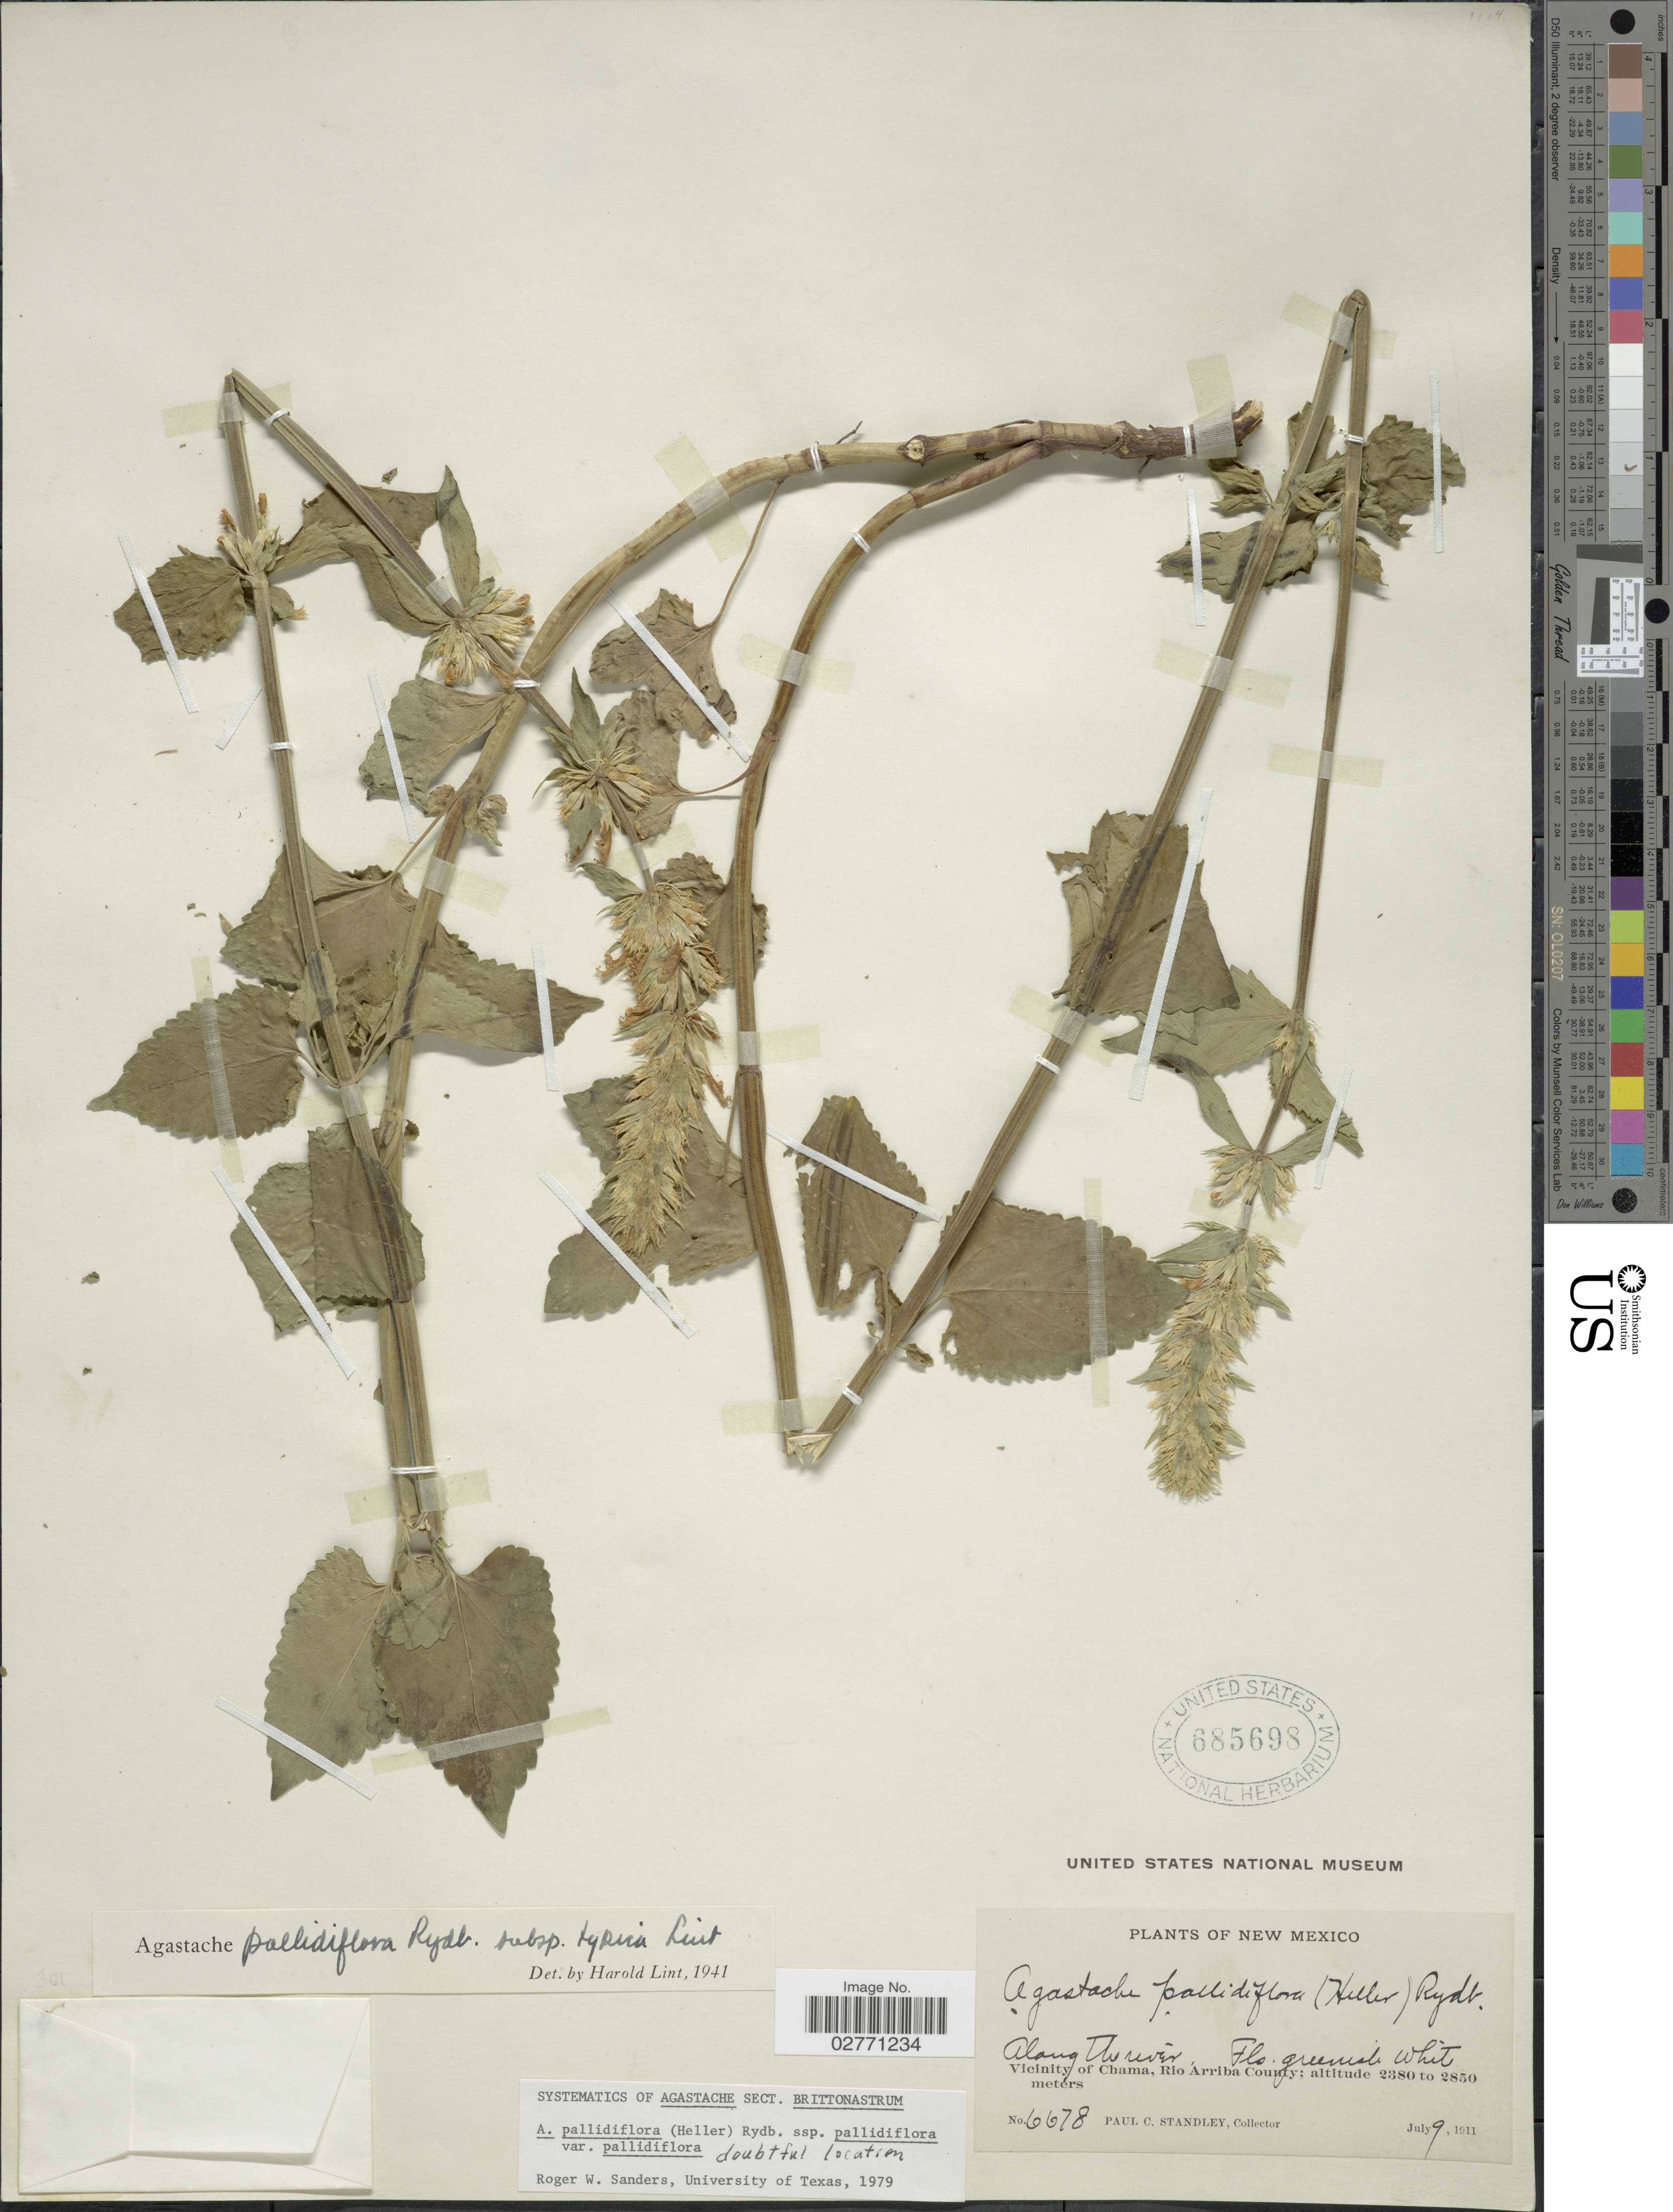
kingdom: Plantae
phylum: Tracheophyta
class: Magnoliopsida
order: Lamiales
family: Lamiaceae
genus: Agastache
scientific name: Agastache pallidiflora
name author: (A. Heller) Rydb.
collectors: P. C. Standley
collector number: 6678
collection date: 1911-07-09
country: United States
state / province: New Mexico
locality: Along the river. Vicinity of Chama, Rio Arriba County.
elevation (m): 2380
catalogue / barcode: US 685698